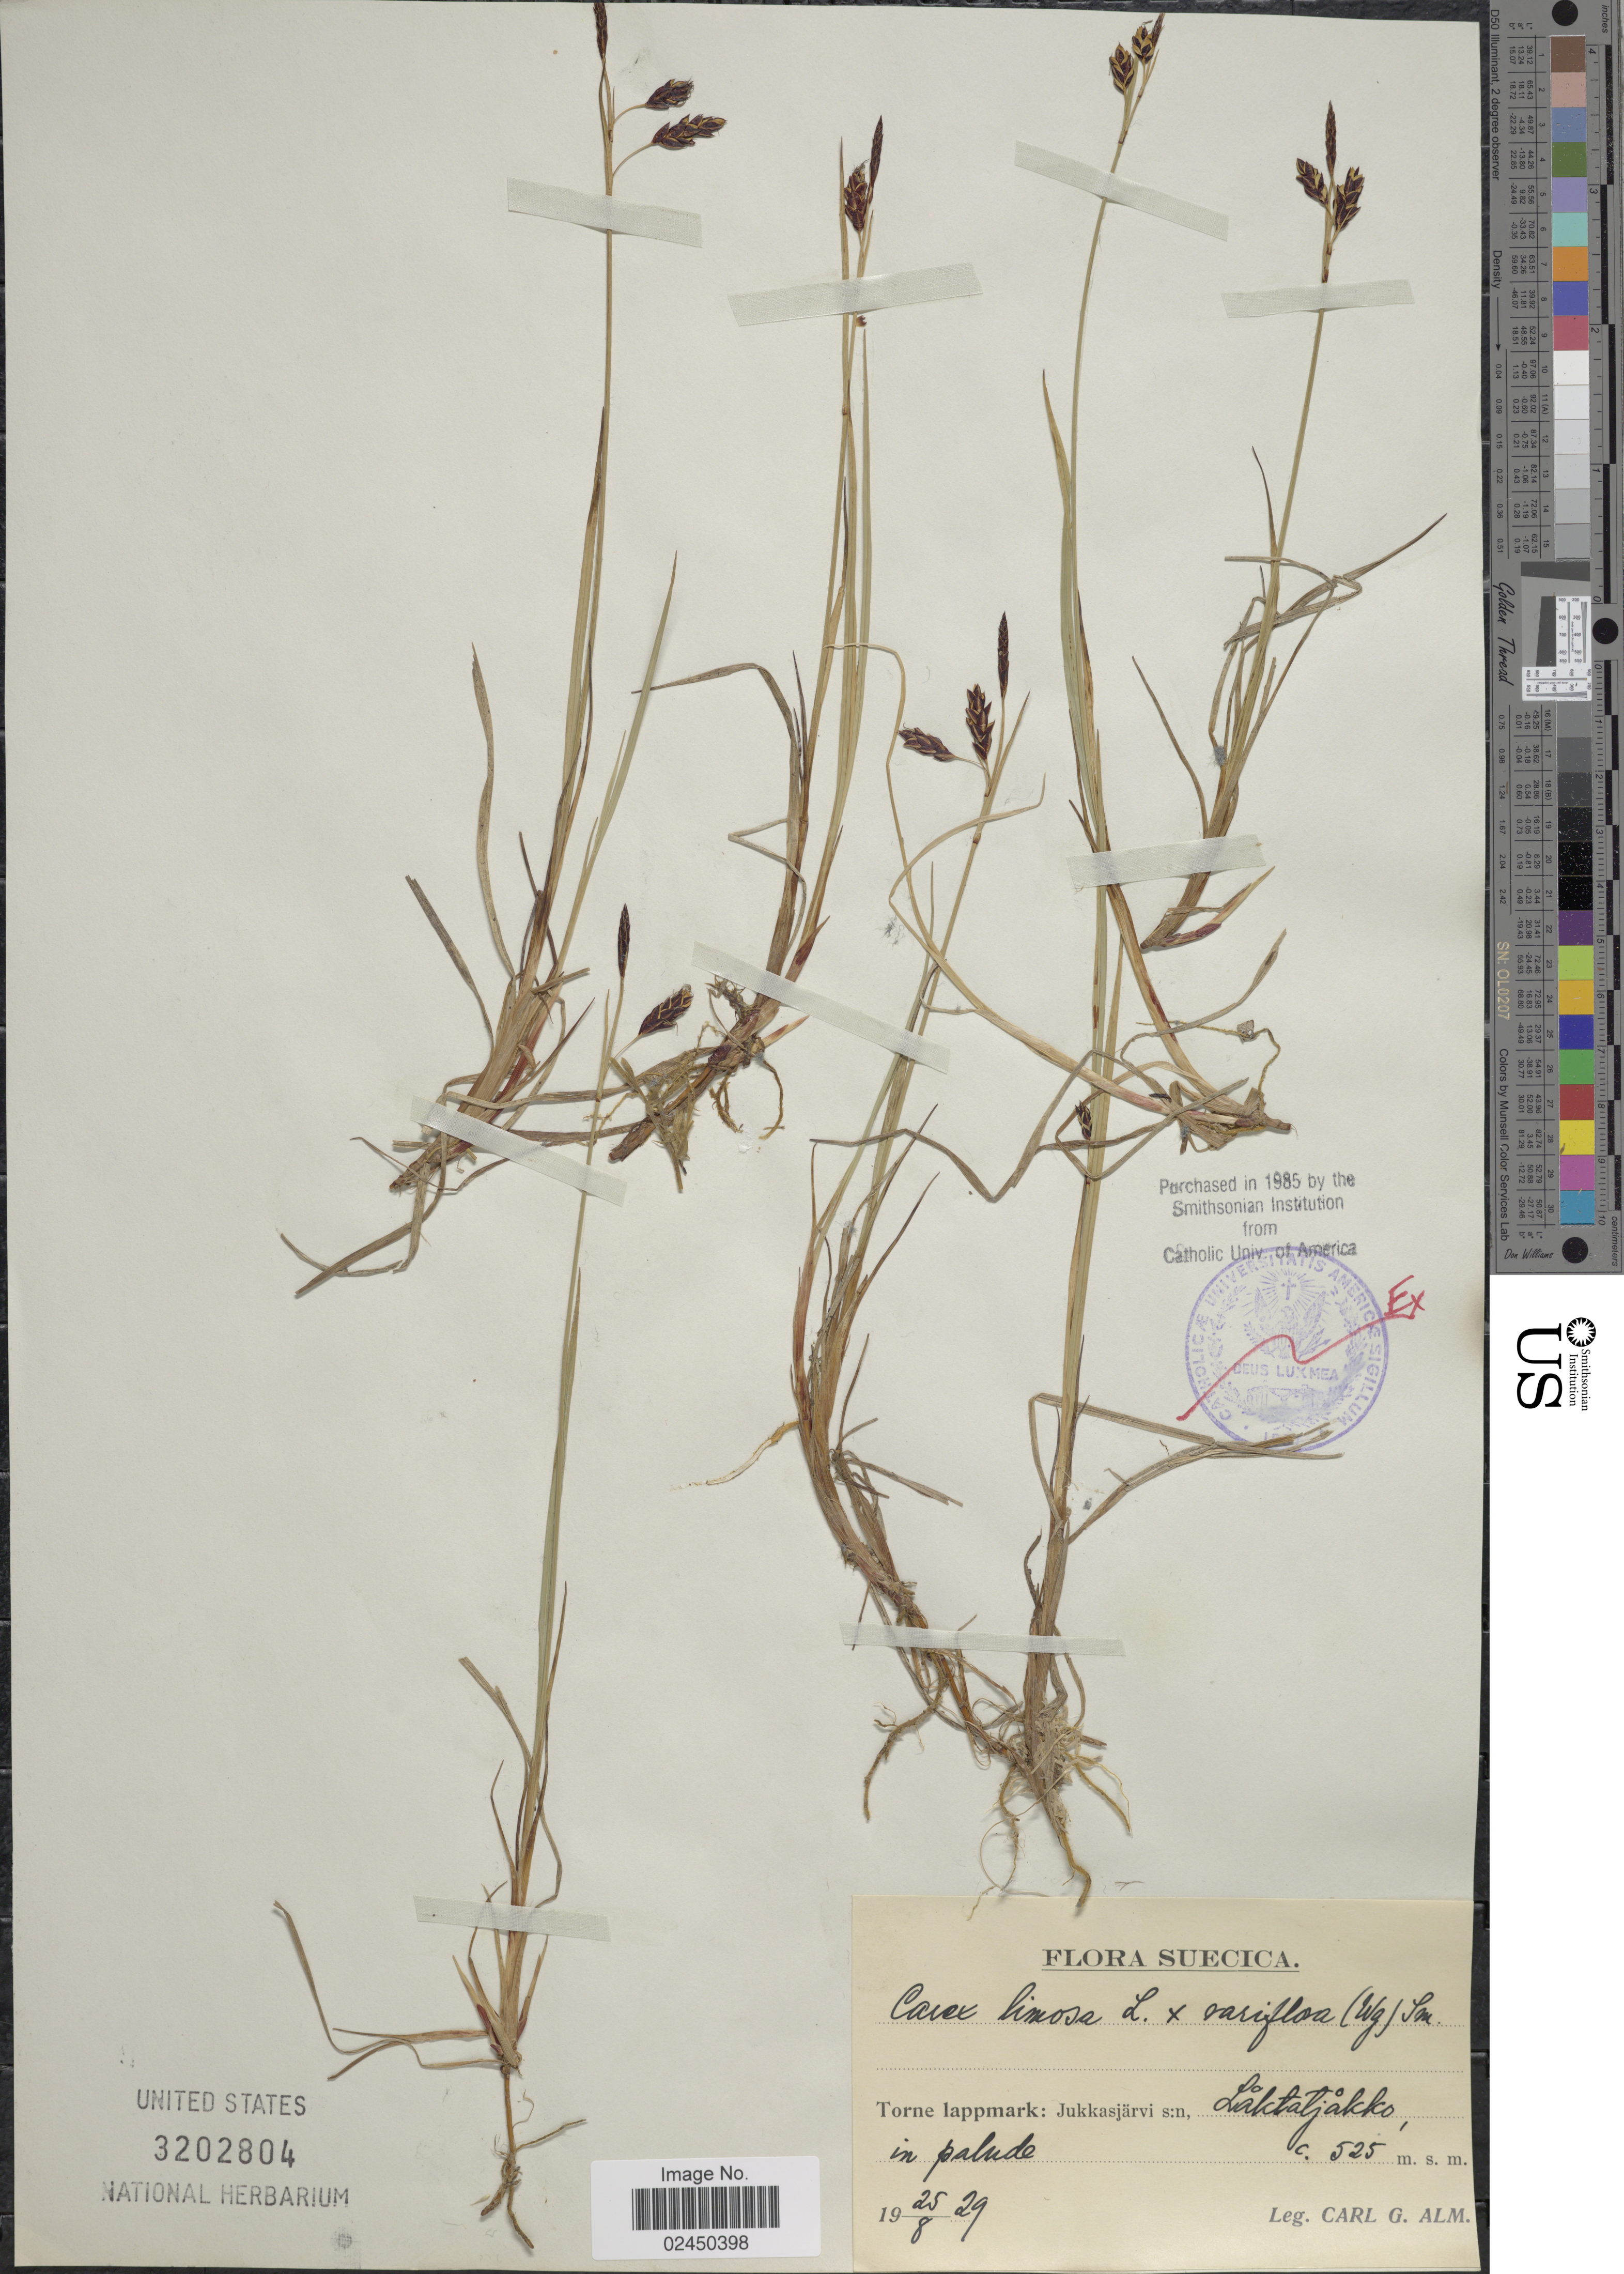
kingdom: Plantae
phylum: Tracheophyta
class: Liliopsida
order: Poales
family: Cyperaceae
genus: Carex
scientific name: Carex limosa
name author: L.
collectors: C. G. Alm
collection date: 1929-08-25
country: Sweden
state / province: Norrbotten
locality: Suecica, Torne lappmark: Jukkasjarvi s:n Laktatjakko in palude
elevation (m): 525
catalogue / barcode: US 3202804